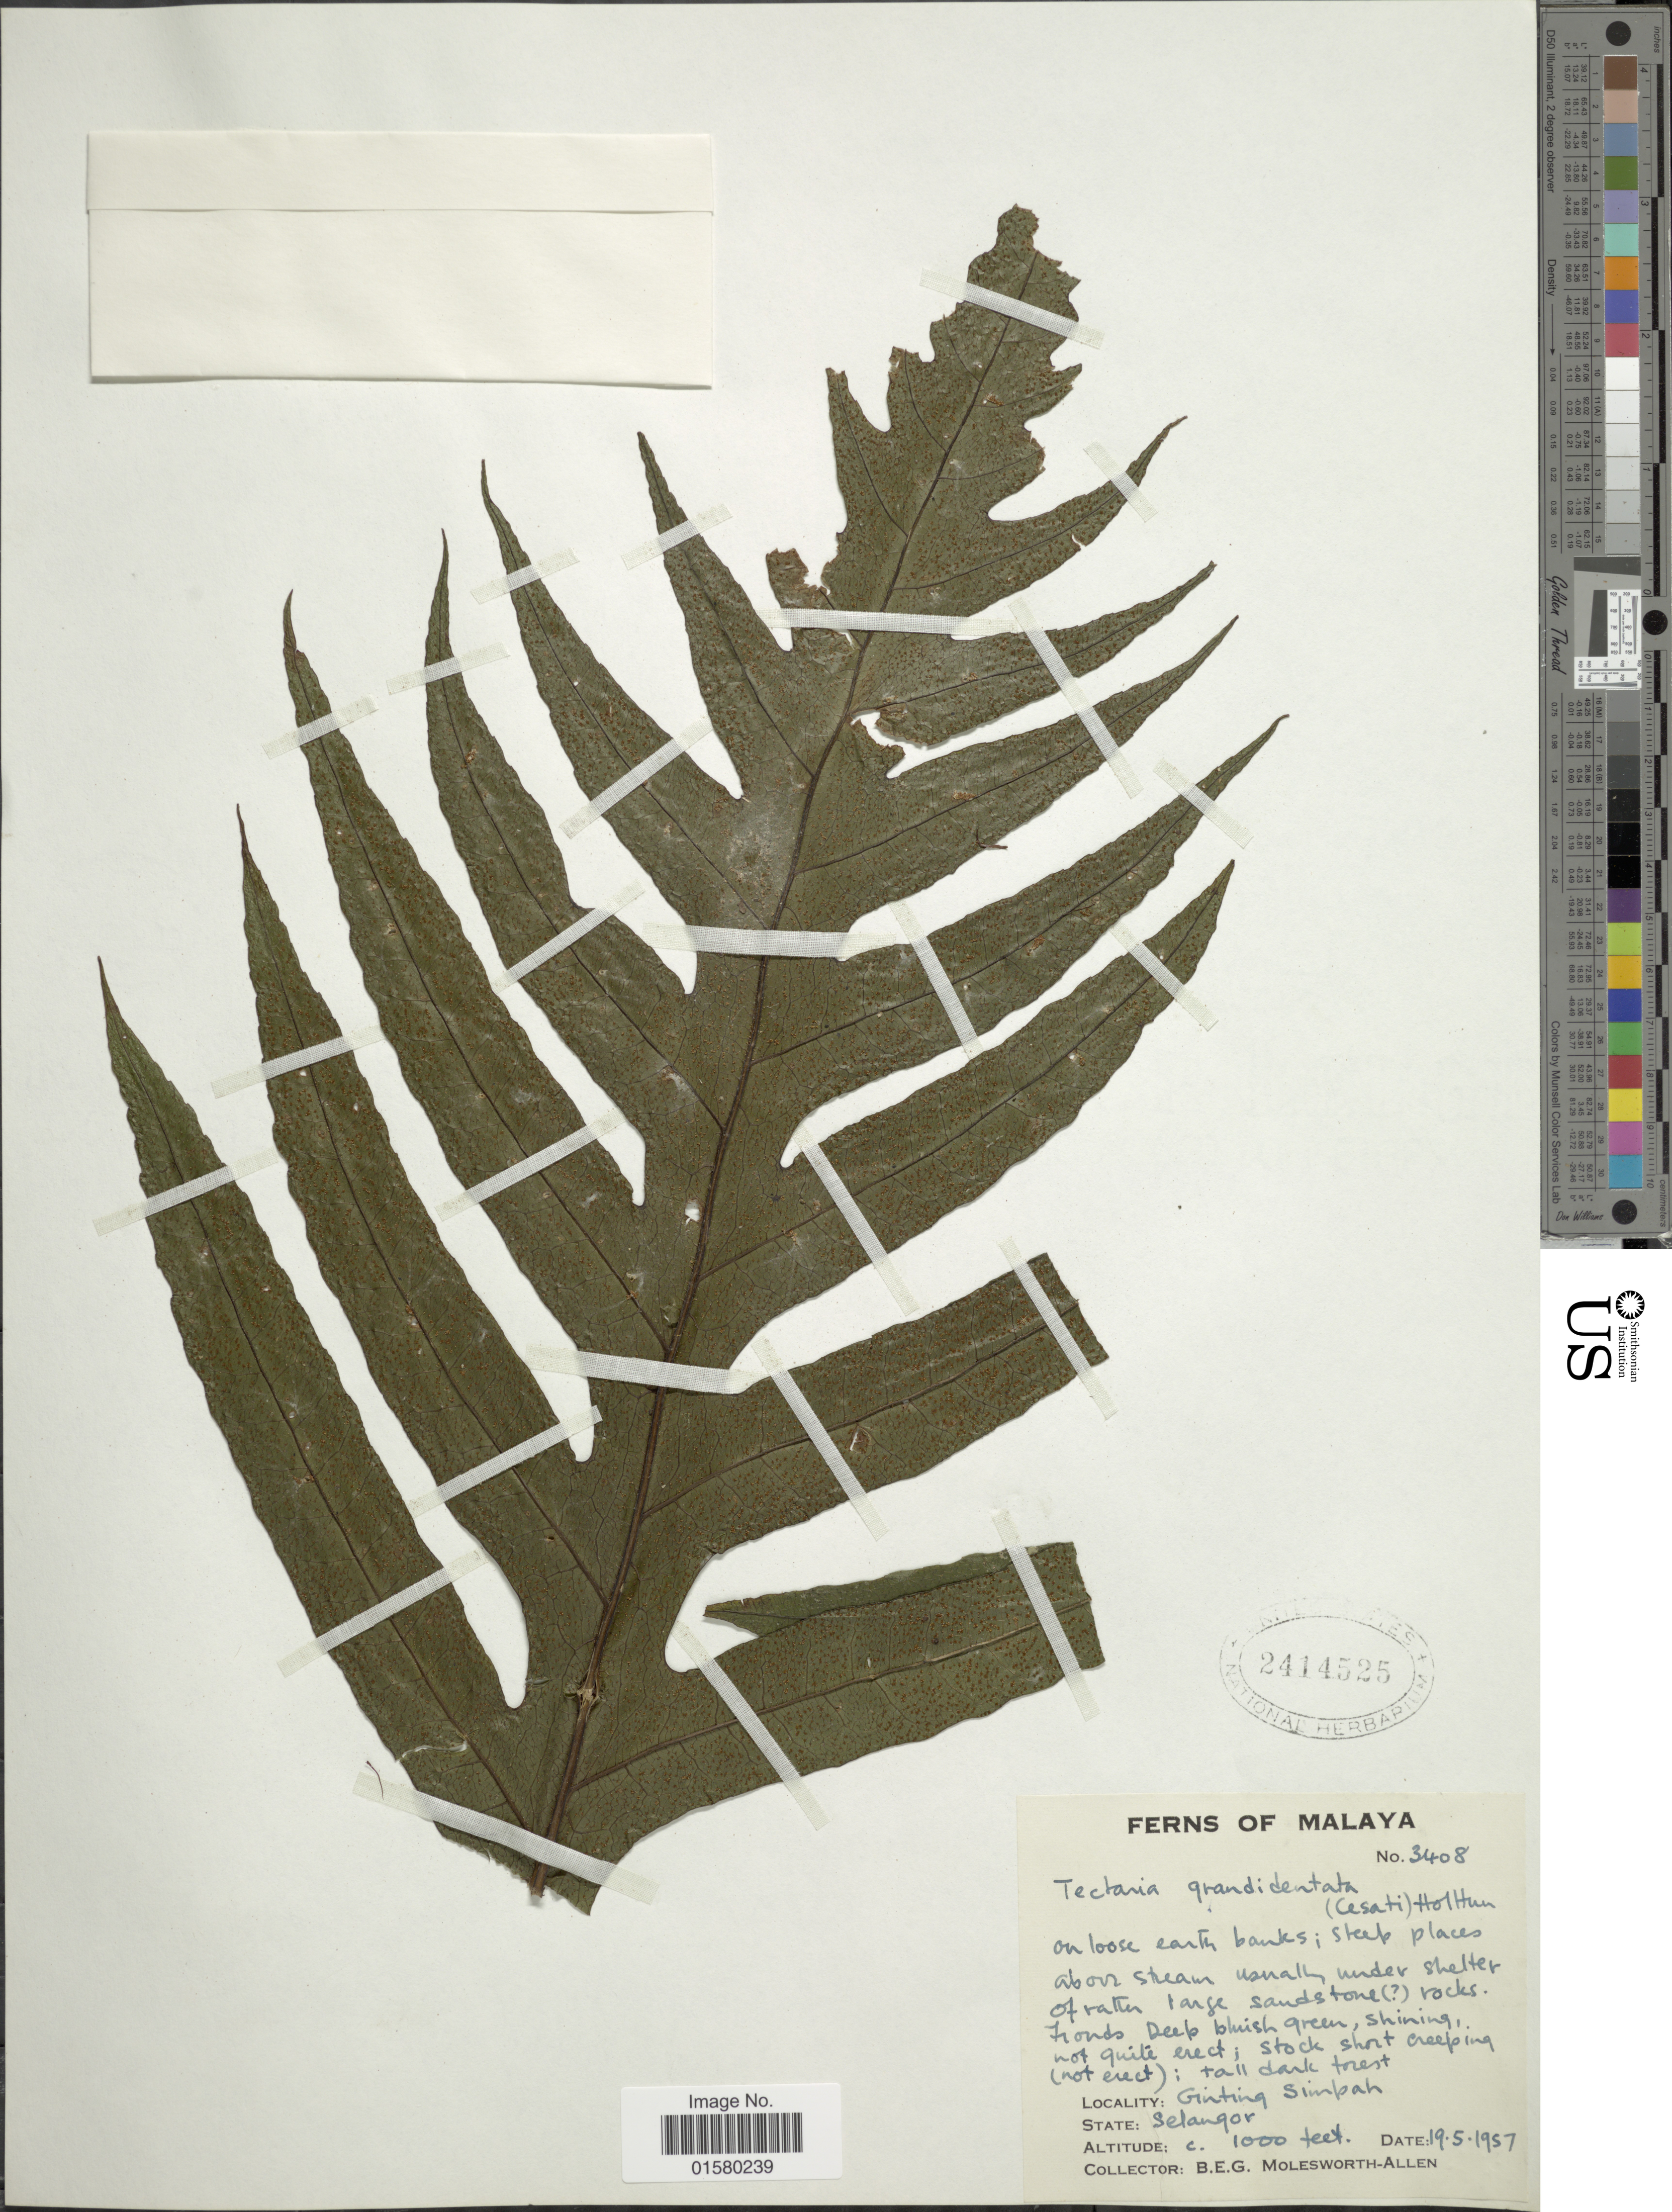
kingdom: Plantae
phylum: Tracheophyta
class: Polypodiopsida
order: Polypodiales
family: Tectariaceae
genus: Tectaria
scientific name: Tectaria grandidentata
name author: (Ces.)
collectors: B. E. G. Molesworth-Allen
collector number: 3408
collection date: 1957-05-19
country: Malaysia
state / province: Selangor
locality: Malaya, Ginting Simpah, State Selangor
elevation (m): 305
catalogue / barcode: US 2414525